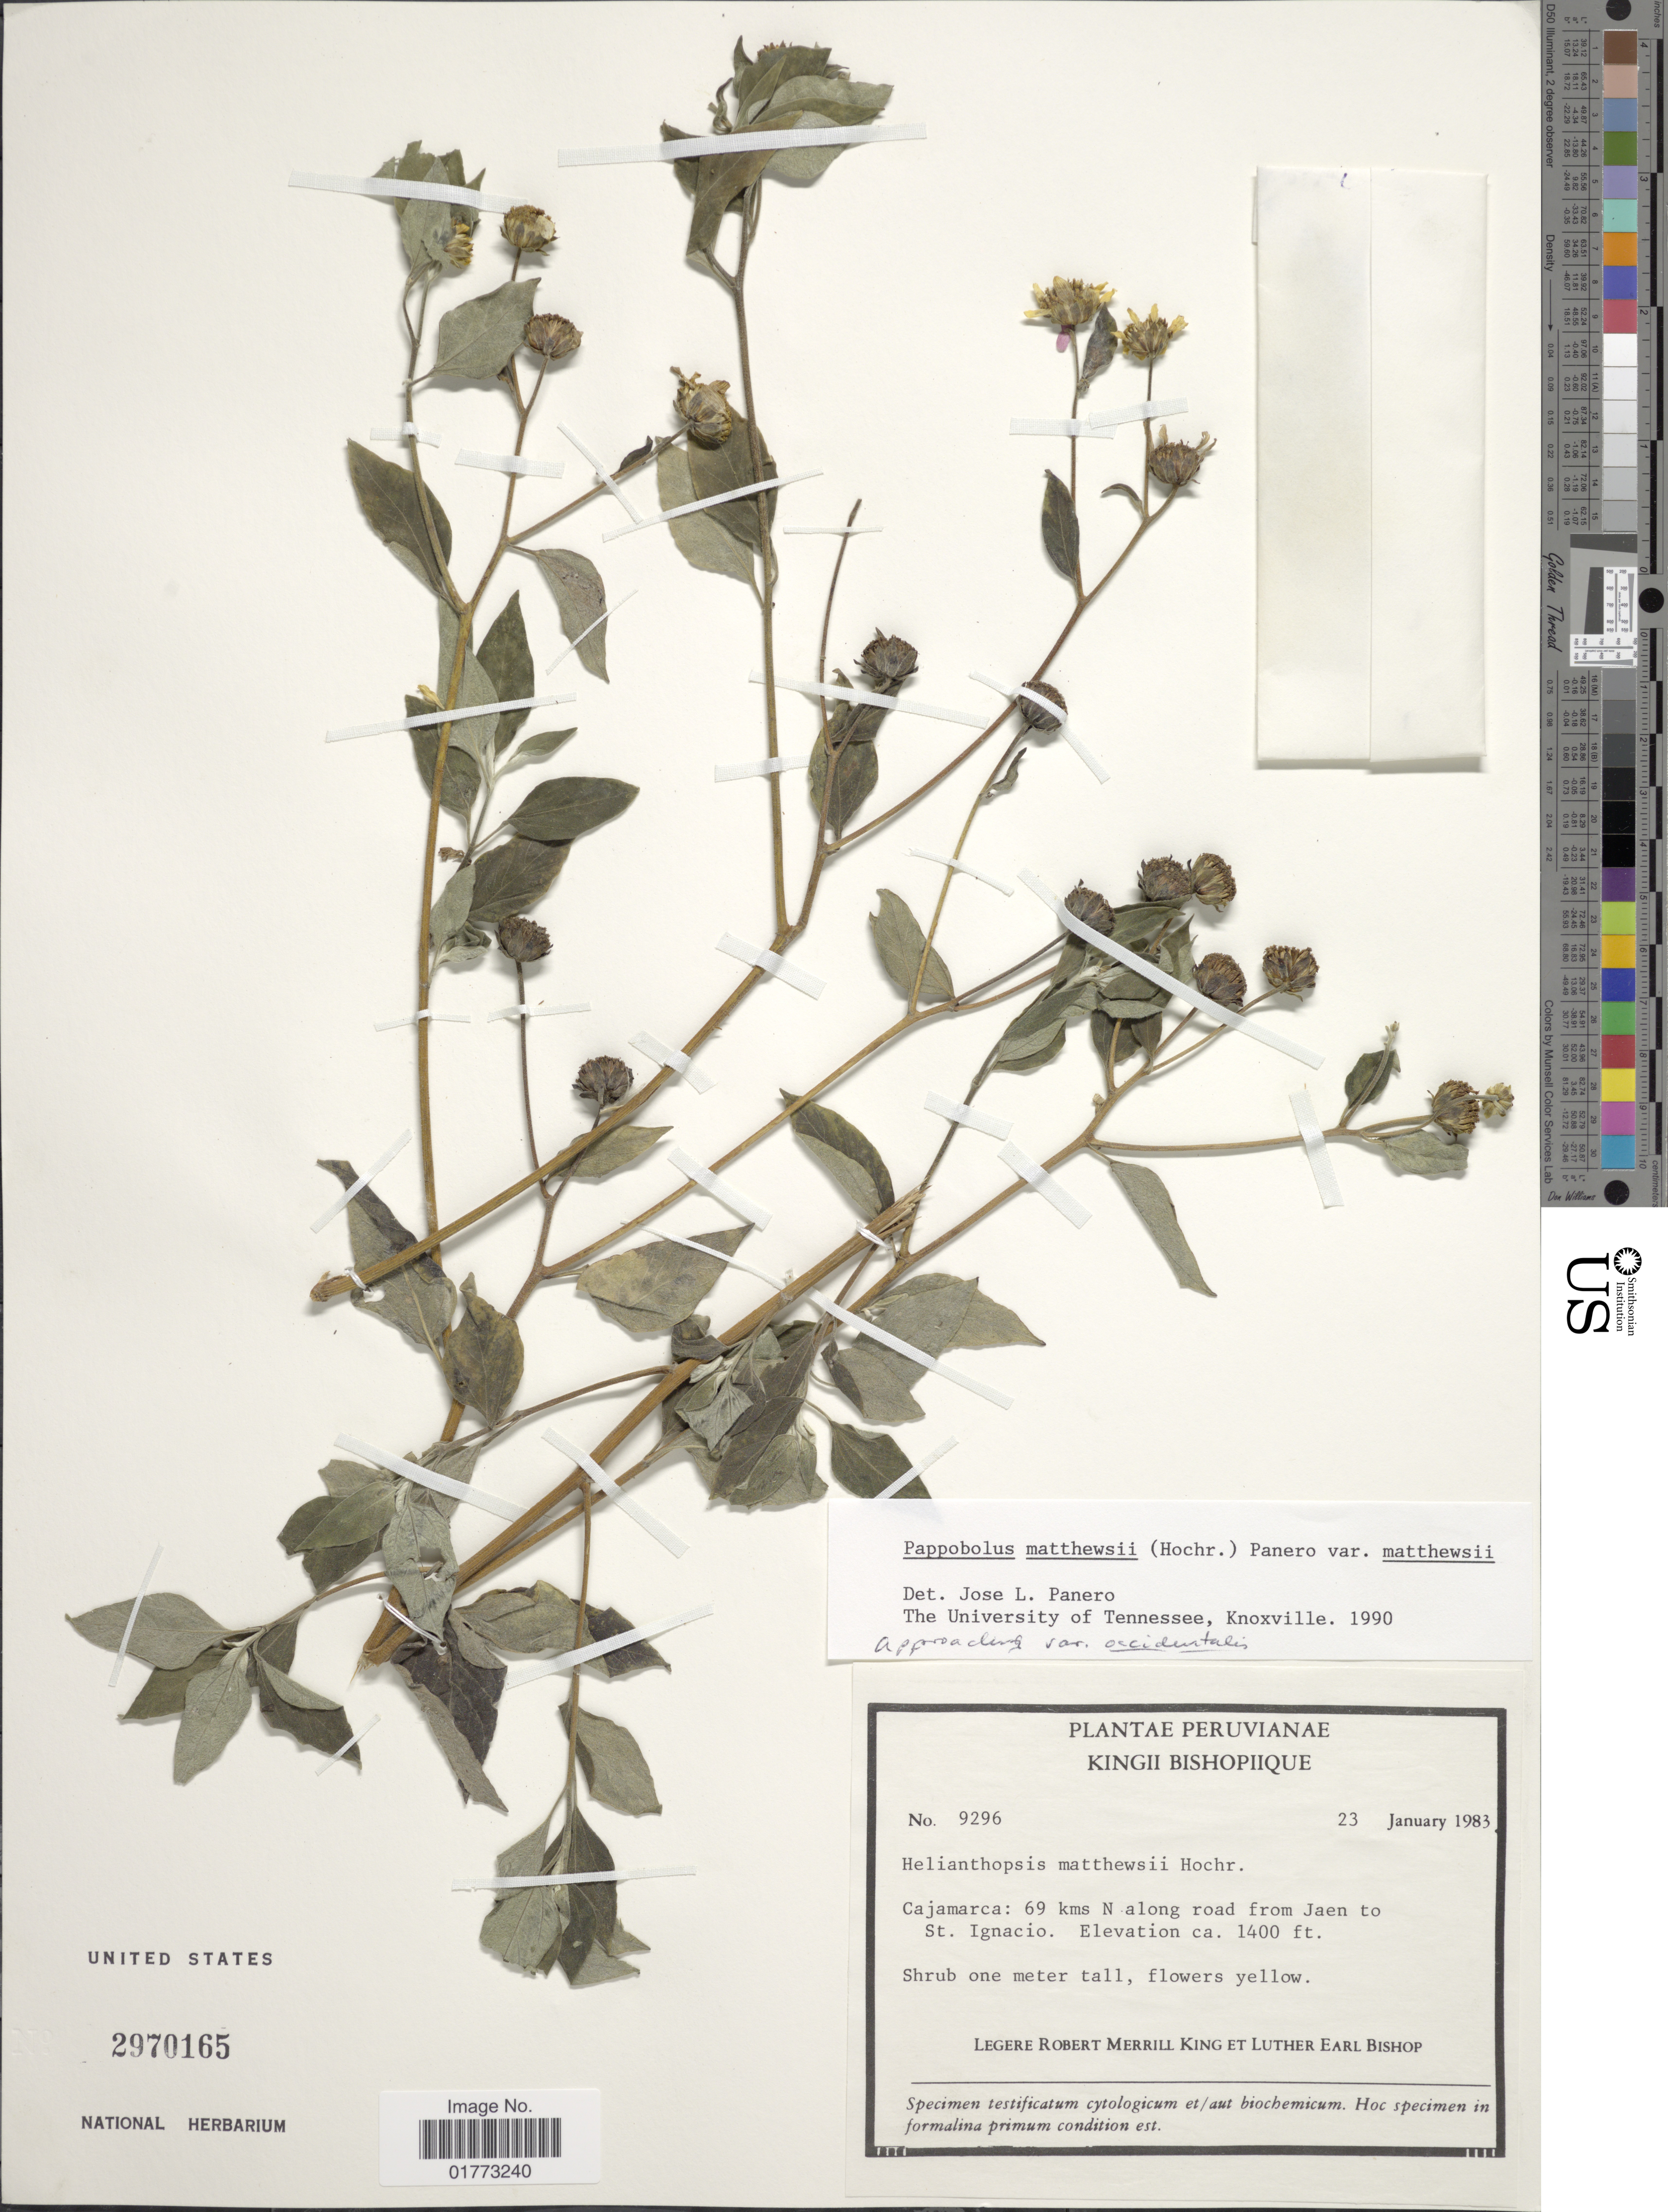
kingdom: Plantae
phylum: Tracheophyta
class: Magnoliopsida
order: Asterales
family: Asteraceae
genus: Pappobolus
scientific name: Pappobolus matthewsii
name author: (Hochr.) Panero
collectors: R. M. King & L. E. Bishop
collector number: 9296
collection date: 1983-01-23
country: Peru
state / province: Cajamarca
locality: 69 kms N along road from Jaen to St. Ignacio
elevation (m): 427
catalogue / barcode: US 2970165